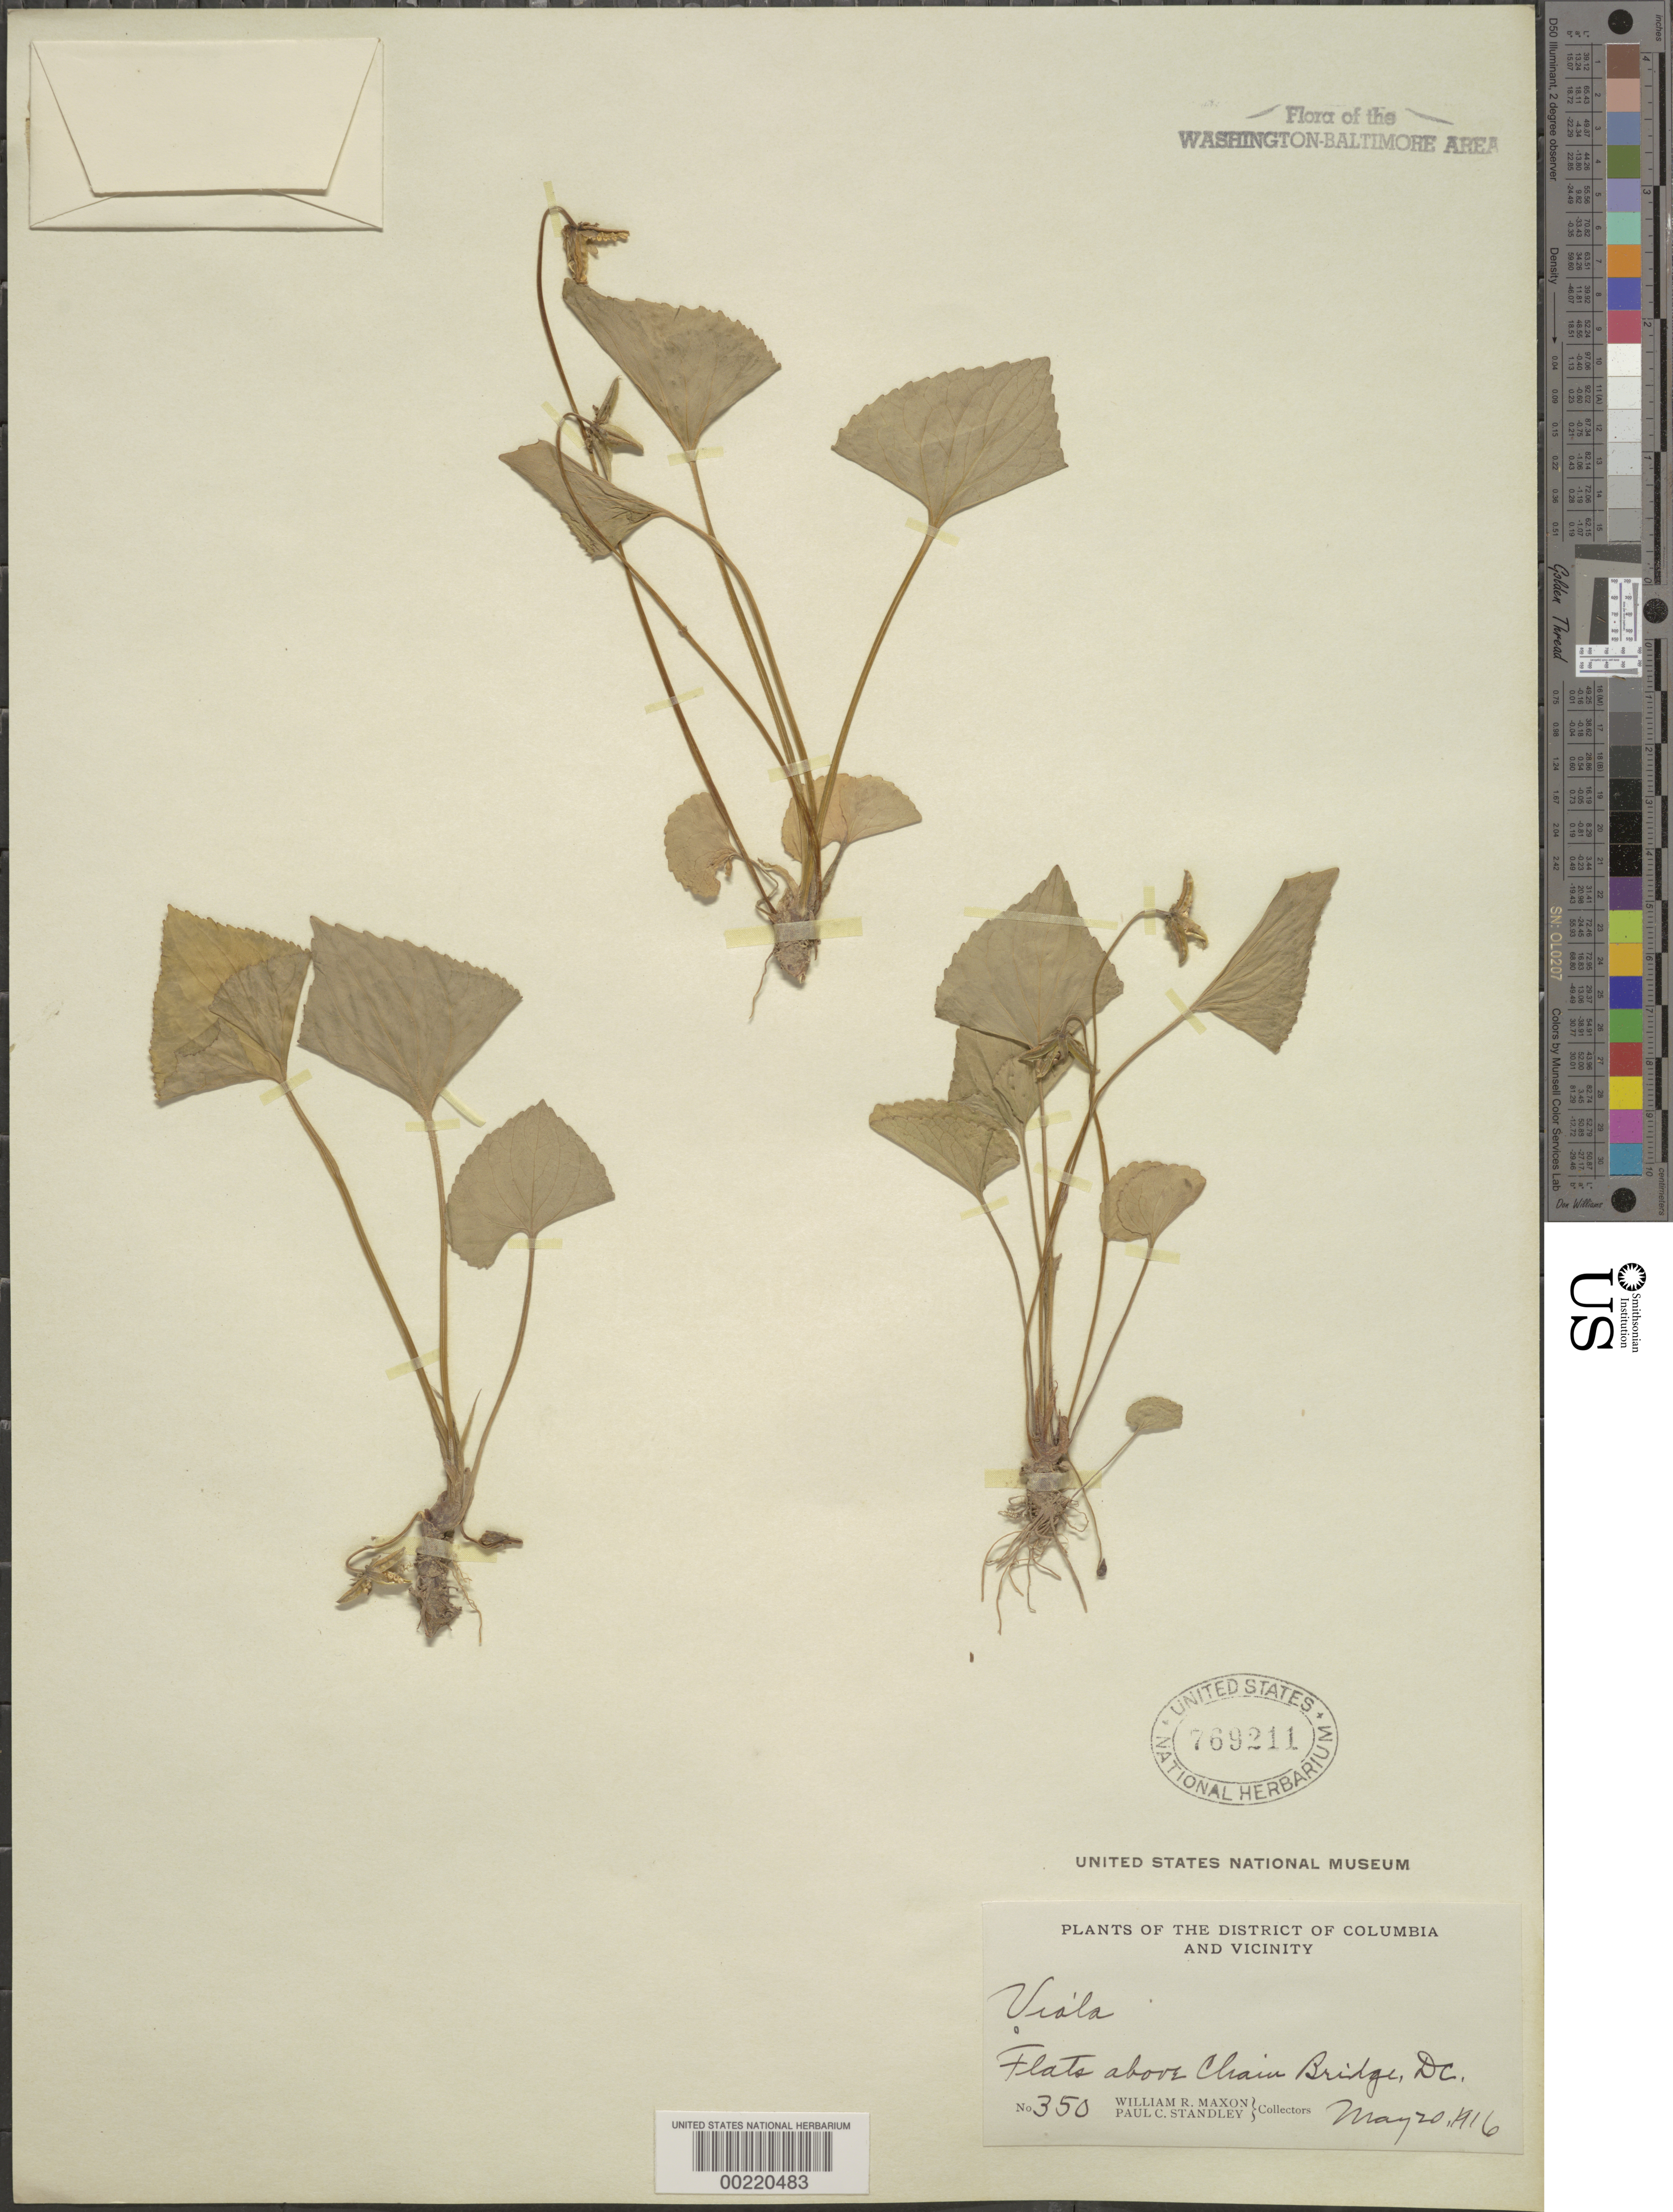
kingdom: Plantae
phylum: Tracheophyta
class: Magnoliopsida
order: Malpighiales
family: Violaceae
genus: Viola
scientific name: Viola sp.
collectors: W. R. Maxon & P. C. Standley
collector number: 350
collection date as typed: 20 May 1916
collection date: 1916-05-20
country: United States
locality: Above Chain Bridge, Flats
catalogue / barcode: US 769211